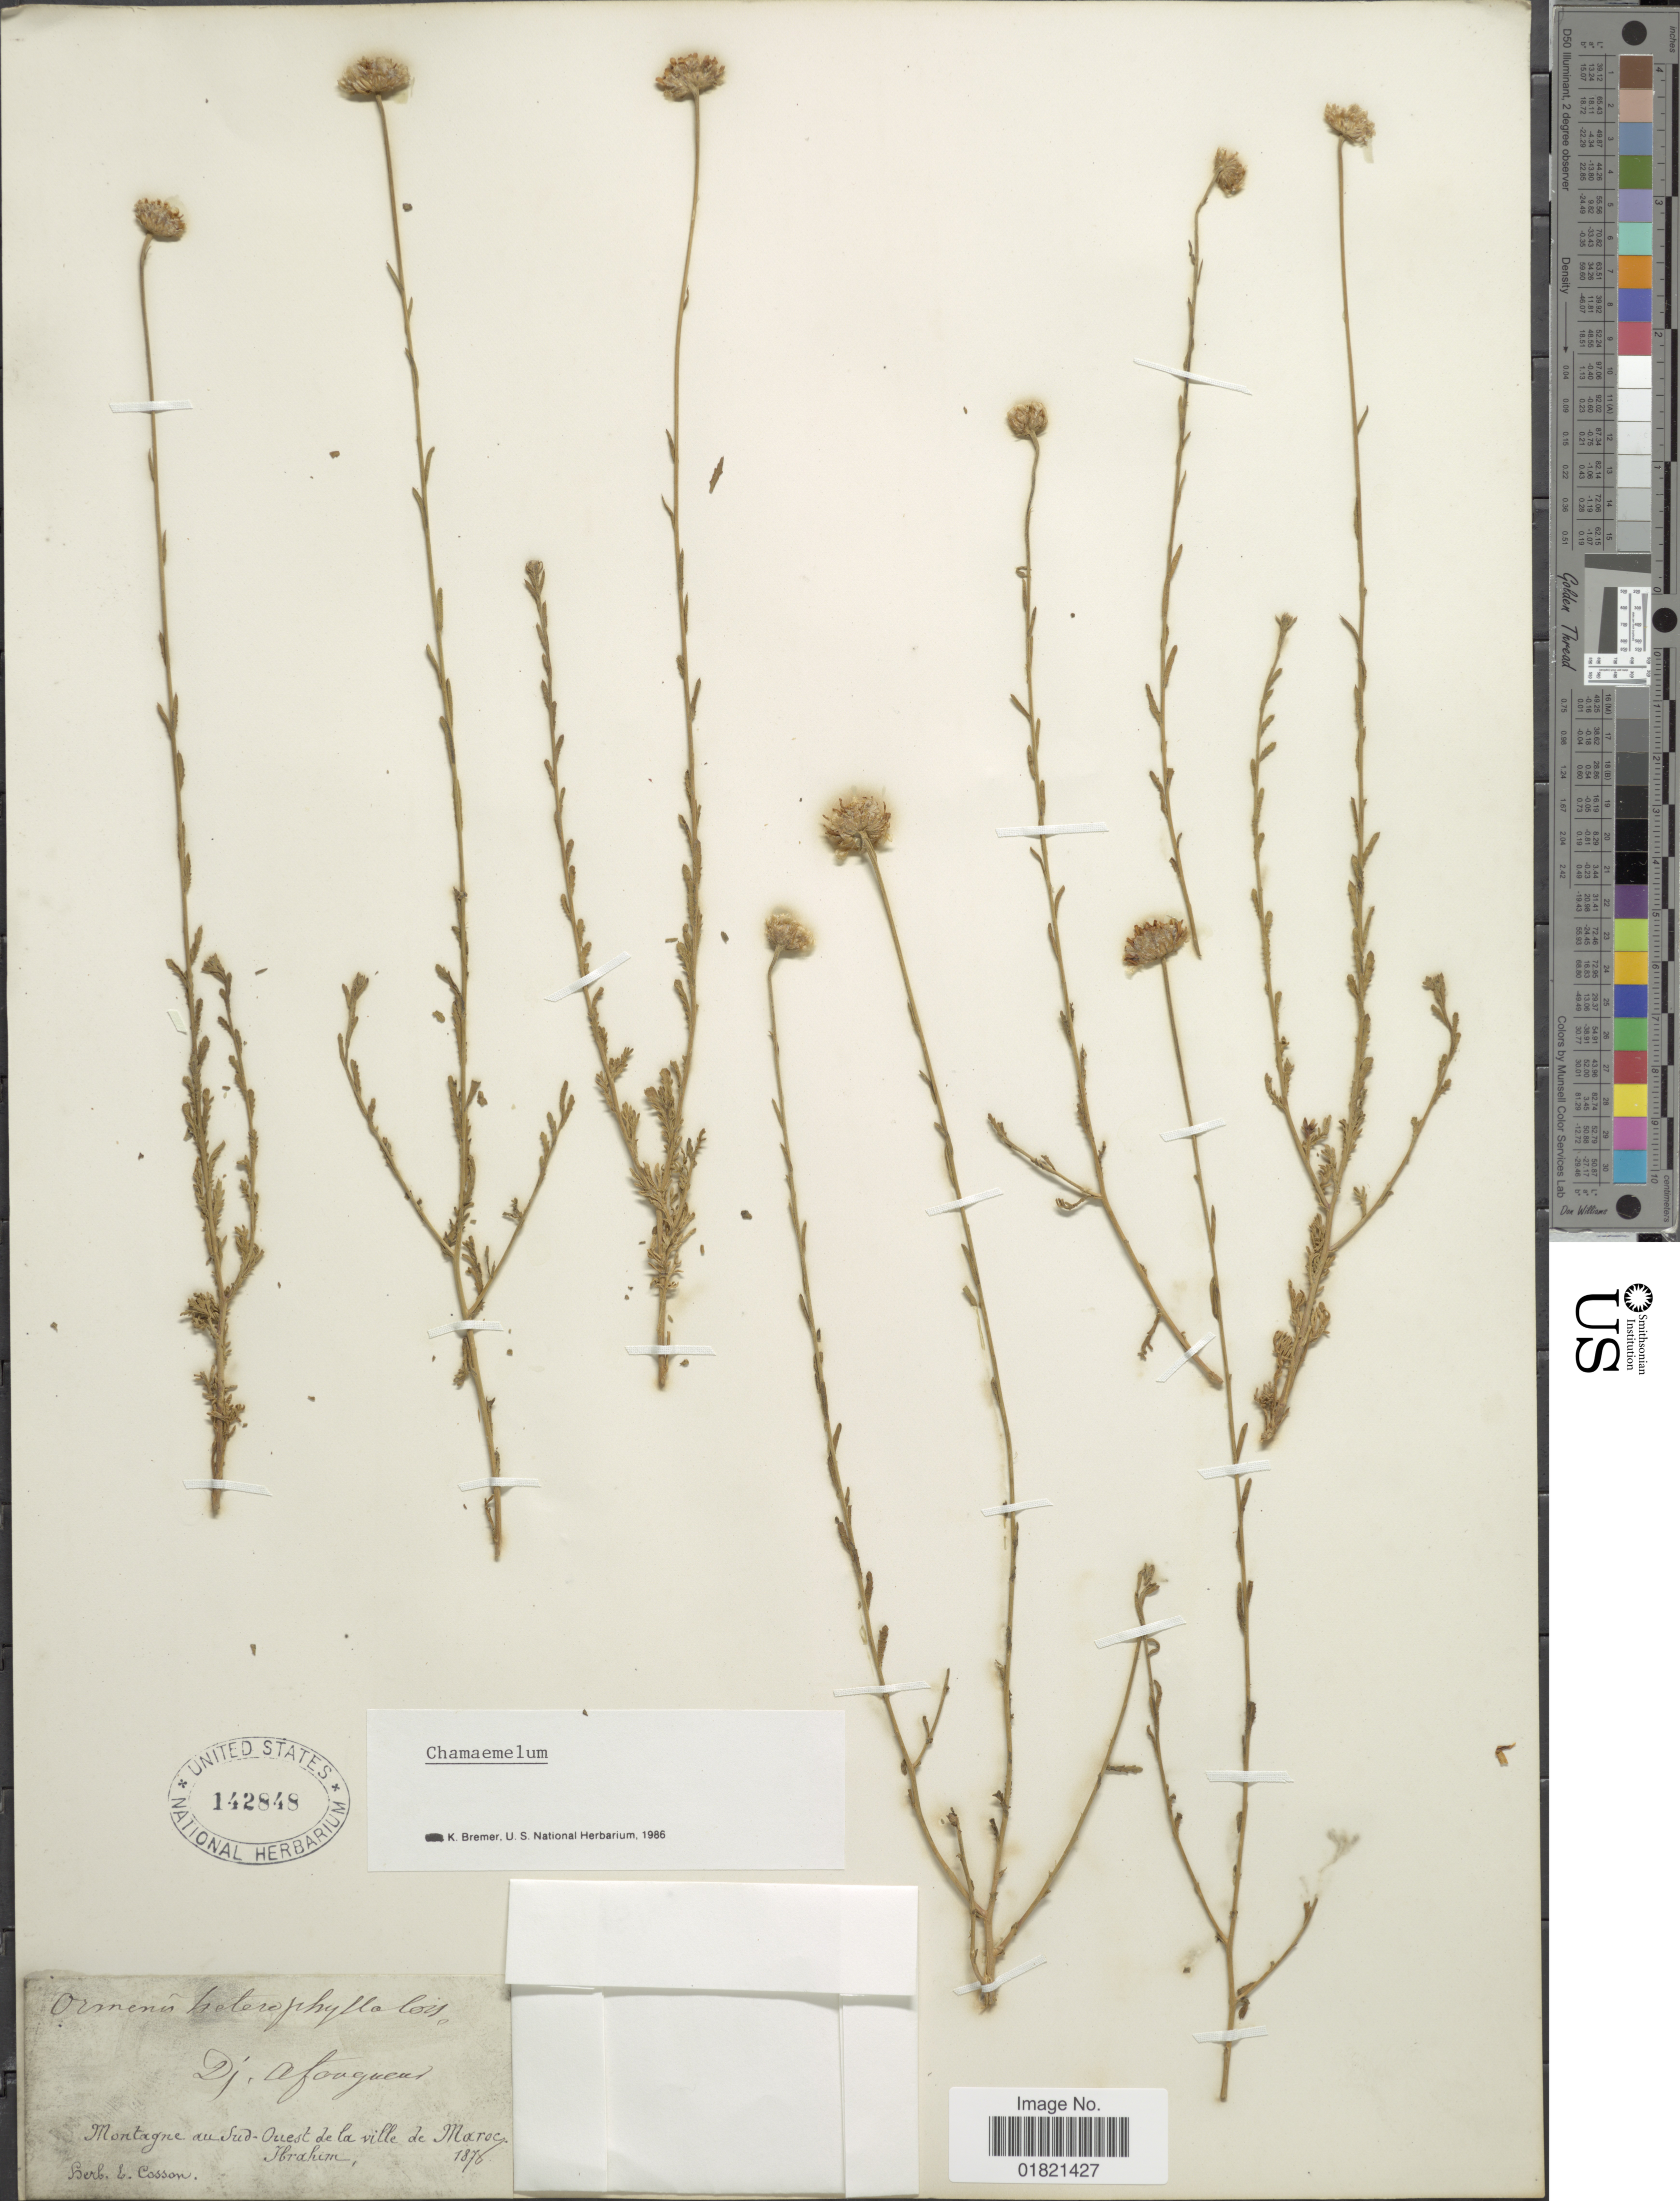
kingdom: Plantae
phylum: Tracheophyta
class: Magnoliopsida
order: Asterales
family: Asteraceae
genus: Chamaemelum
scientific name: Chamaemelum heterophylla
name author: Coss.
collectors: -. Ibrahim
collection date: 1876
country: Morocco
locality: Montagne au Sud-Ouest de la ville de Maroc.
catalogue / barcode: US 142848